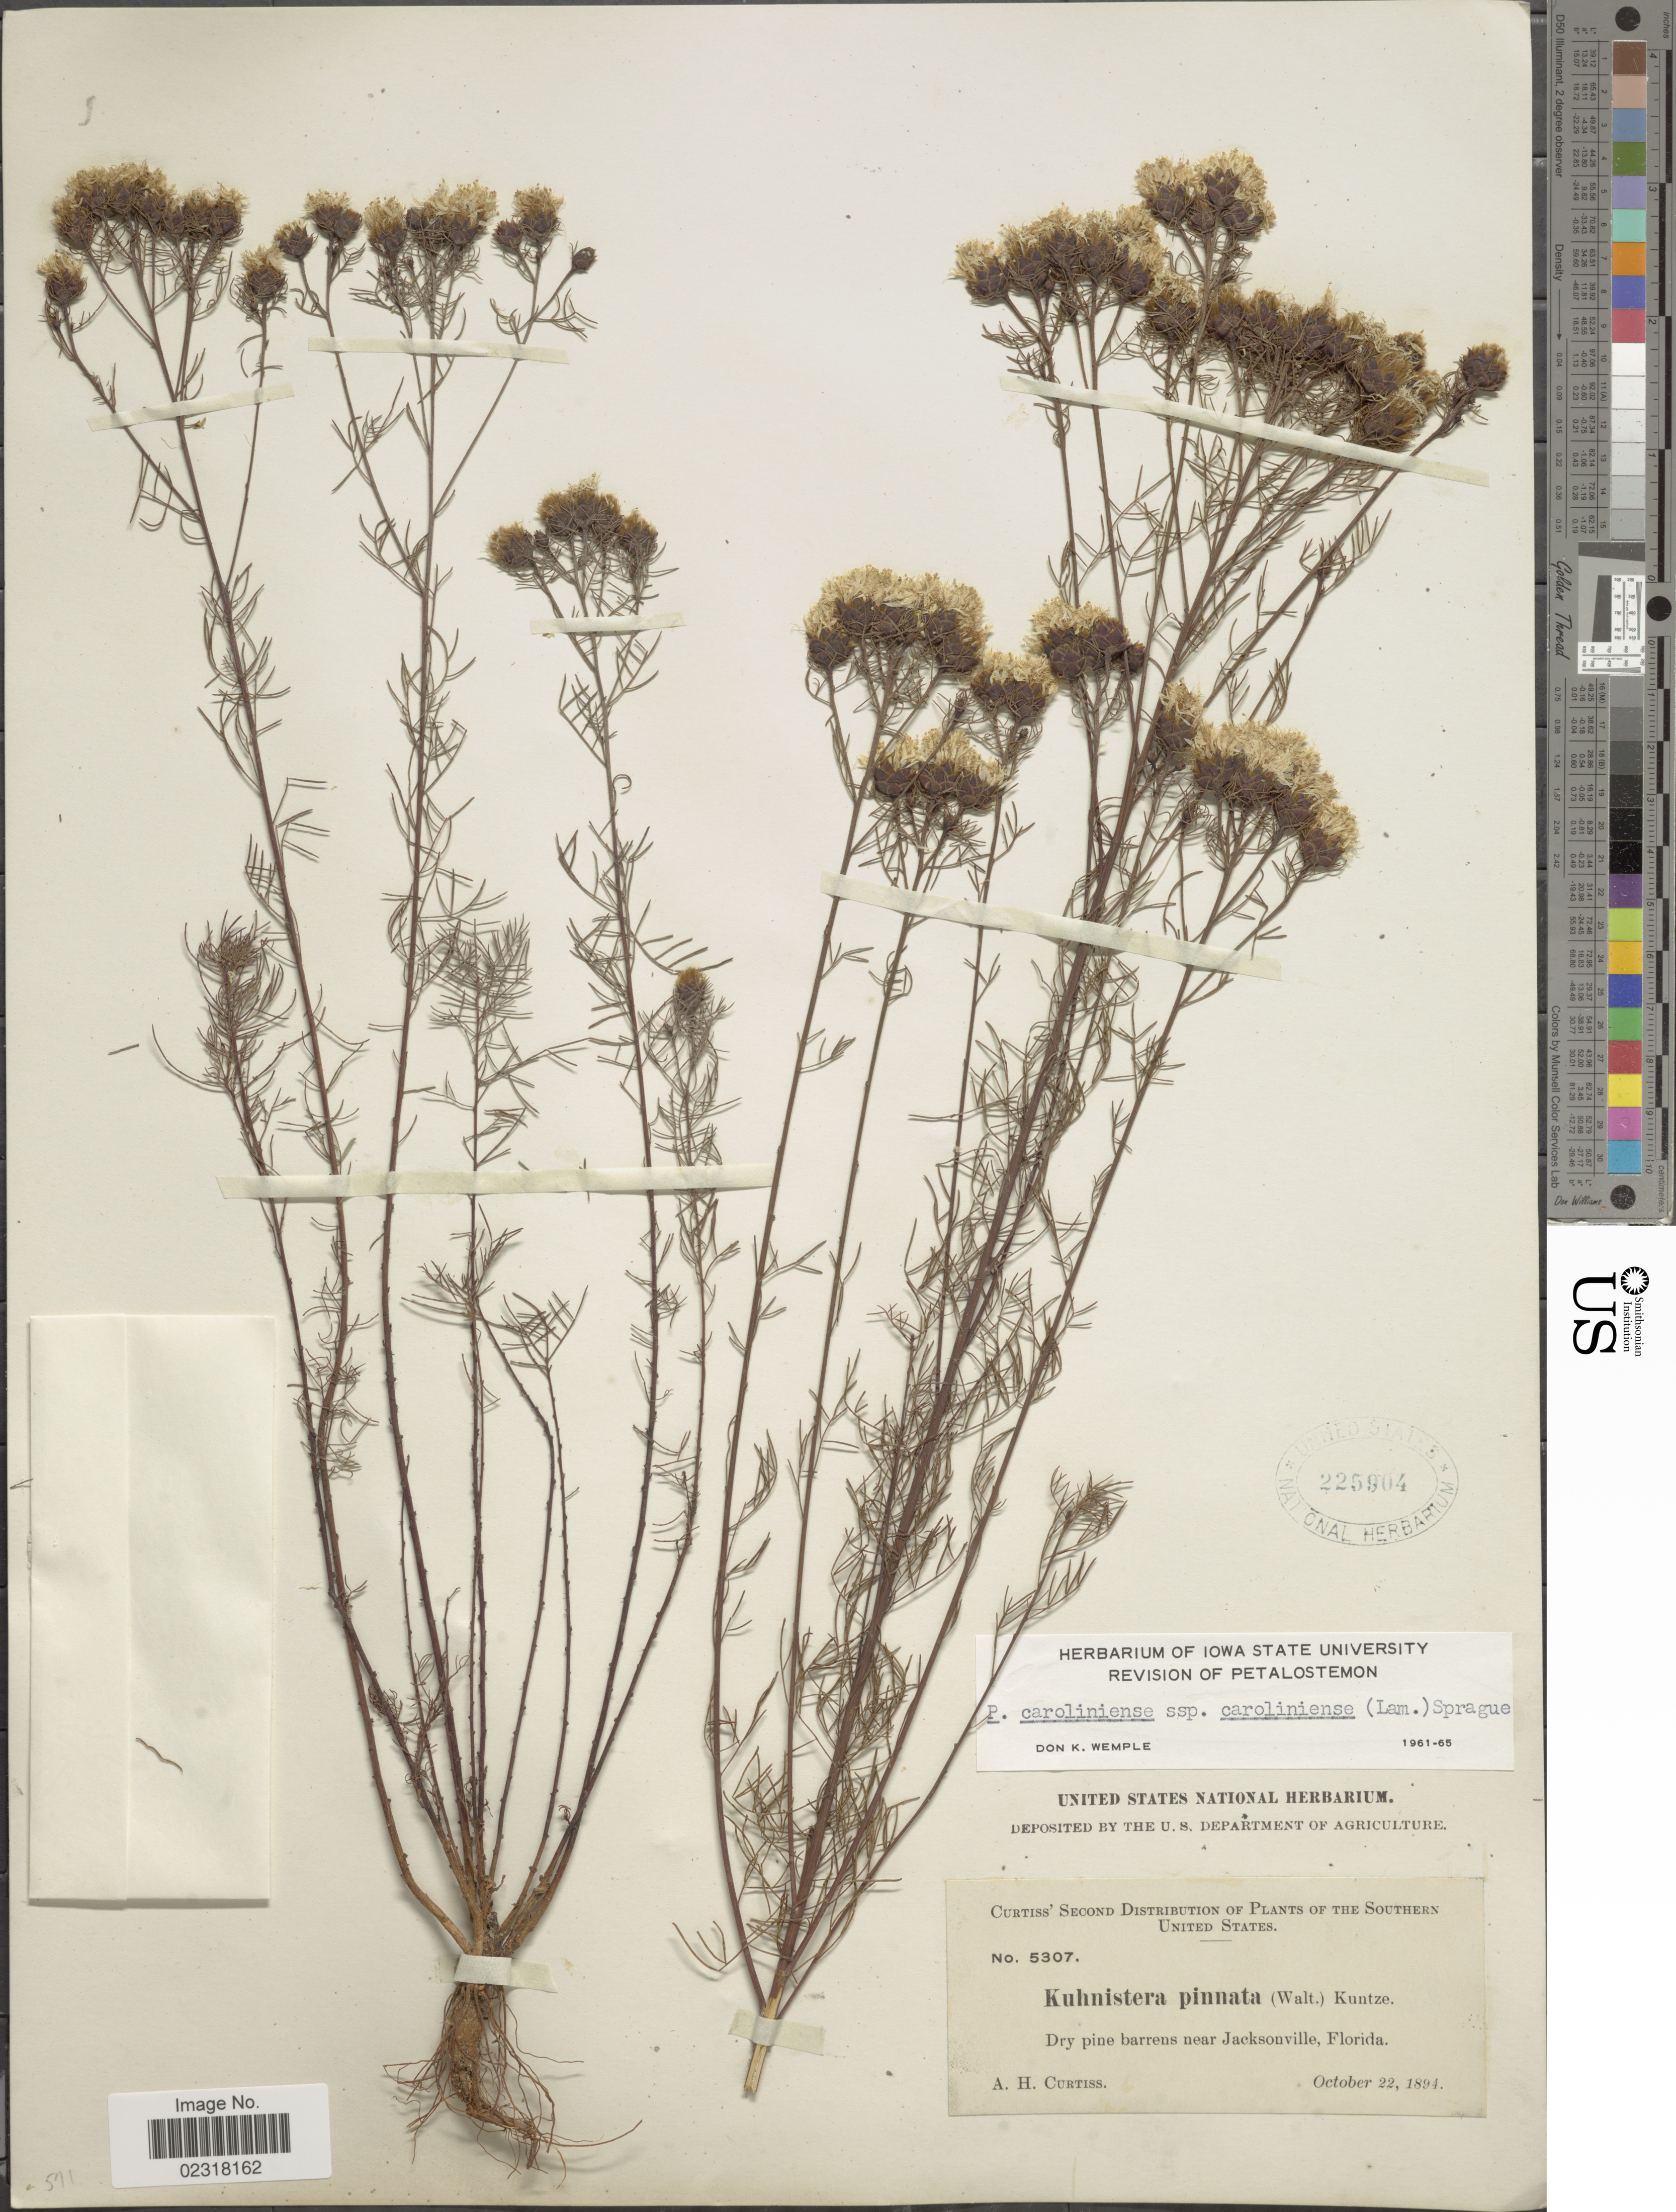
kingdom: Plantae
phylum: Tracheophyta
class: Magnoliopsida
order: Fabales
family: Fabaceae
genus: Dalea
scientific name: Dalea pinnata var. pinnata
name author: (J.F. Gmel.) Barneby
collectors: A. H. Curtiss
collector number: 5307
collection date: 1894-10-22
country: United States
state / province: Florida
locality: Southern United States, dry pine barrens near Jacksonville.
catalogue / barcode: US 225904